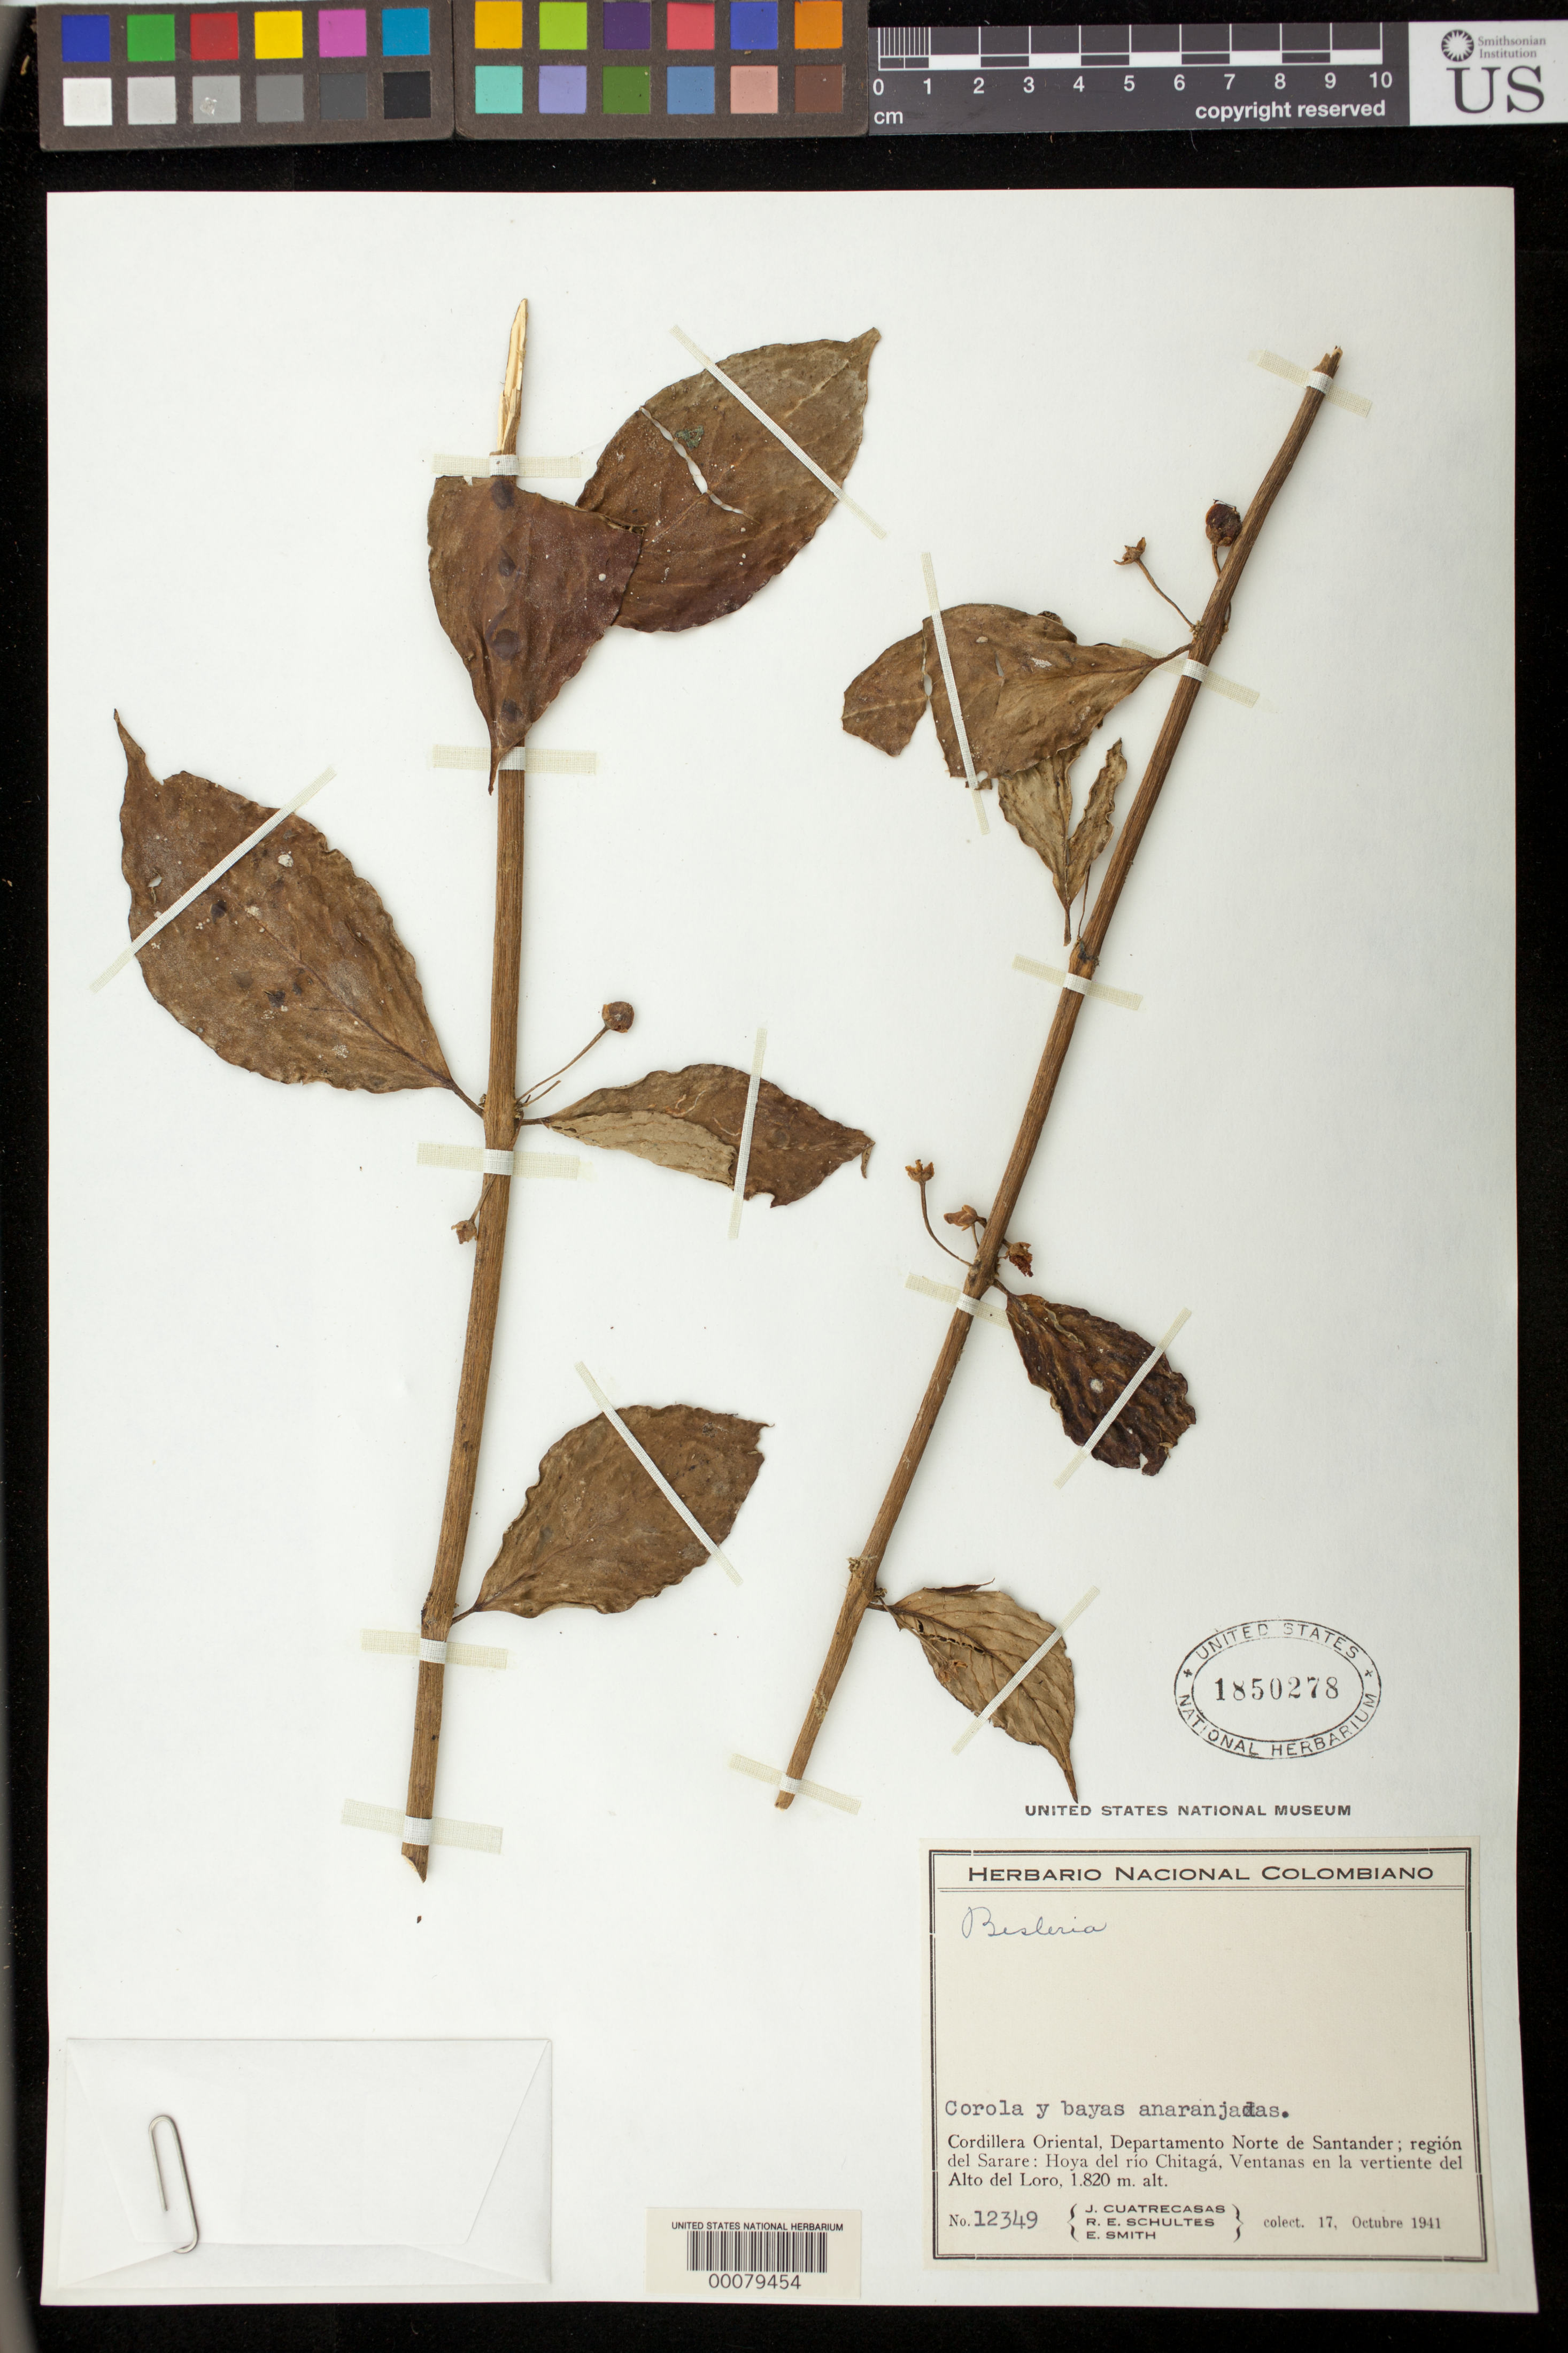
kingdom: Plantae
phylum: Tracheophyta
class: Magnoliopsida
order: Lamiales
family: Gesneriaceae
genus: Besleria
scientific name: Besleria sp.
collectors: J. Cuatrecasas, R. E. Schultes & C. E. Smith Jr.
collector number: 12349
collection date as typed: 17 Oct 1941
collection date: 1941-10-17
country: Colombia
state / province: Norte de Santander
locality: Cordillera Oriental, region del Sarare, hoya of Rio Chitaga, clearings on the slopes of Alto del Loro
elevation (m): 1820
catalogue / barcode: US 1850278